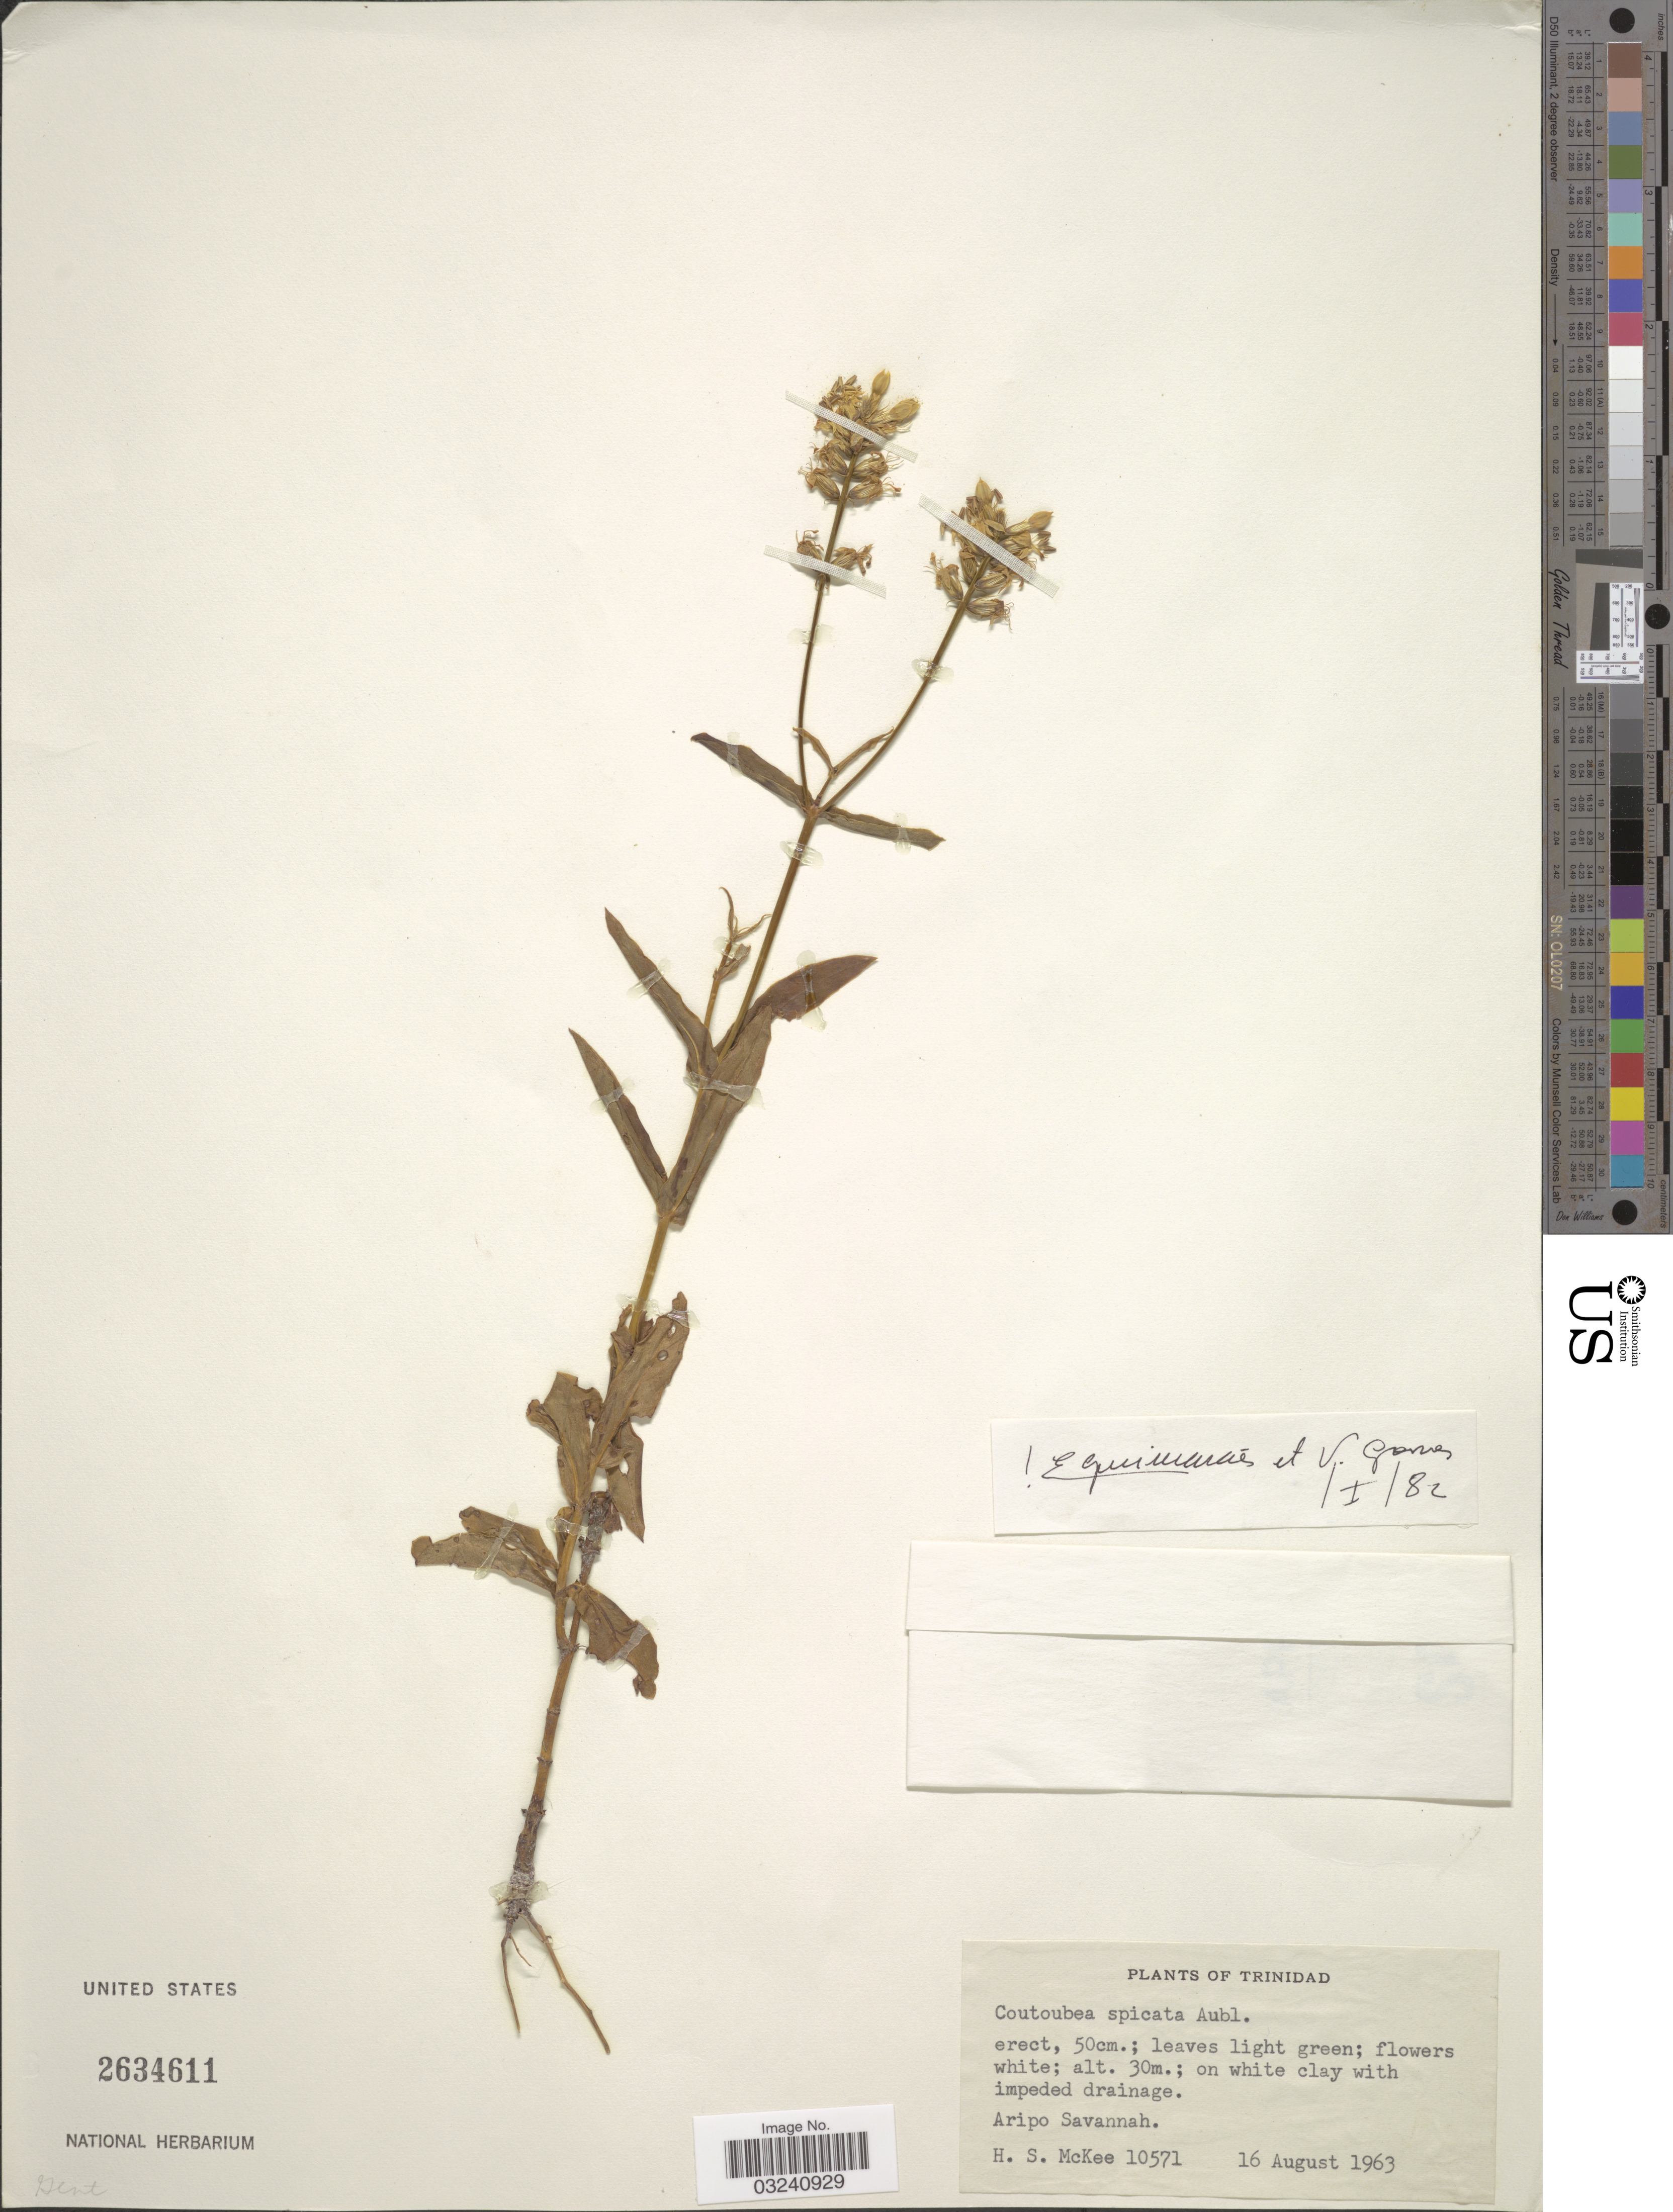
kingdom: Plantae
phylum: Tracheophyta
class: Magnoliopsida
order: Gentianales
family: Gentianaceae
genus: Coutoubea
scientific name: Coutoubea spicata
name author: Aubl.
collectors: H. S. McKee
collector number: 10571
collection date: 1963-08-16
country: Trinidad and Tobago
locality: Trinidad. Aripo Savannah.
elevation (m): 30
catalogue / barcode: US 2634611